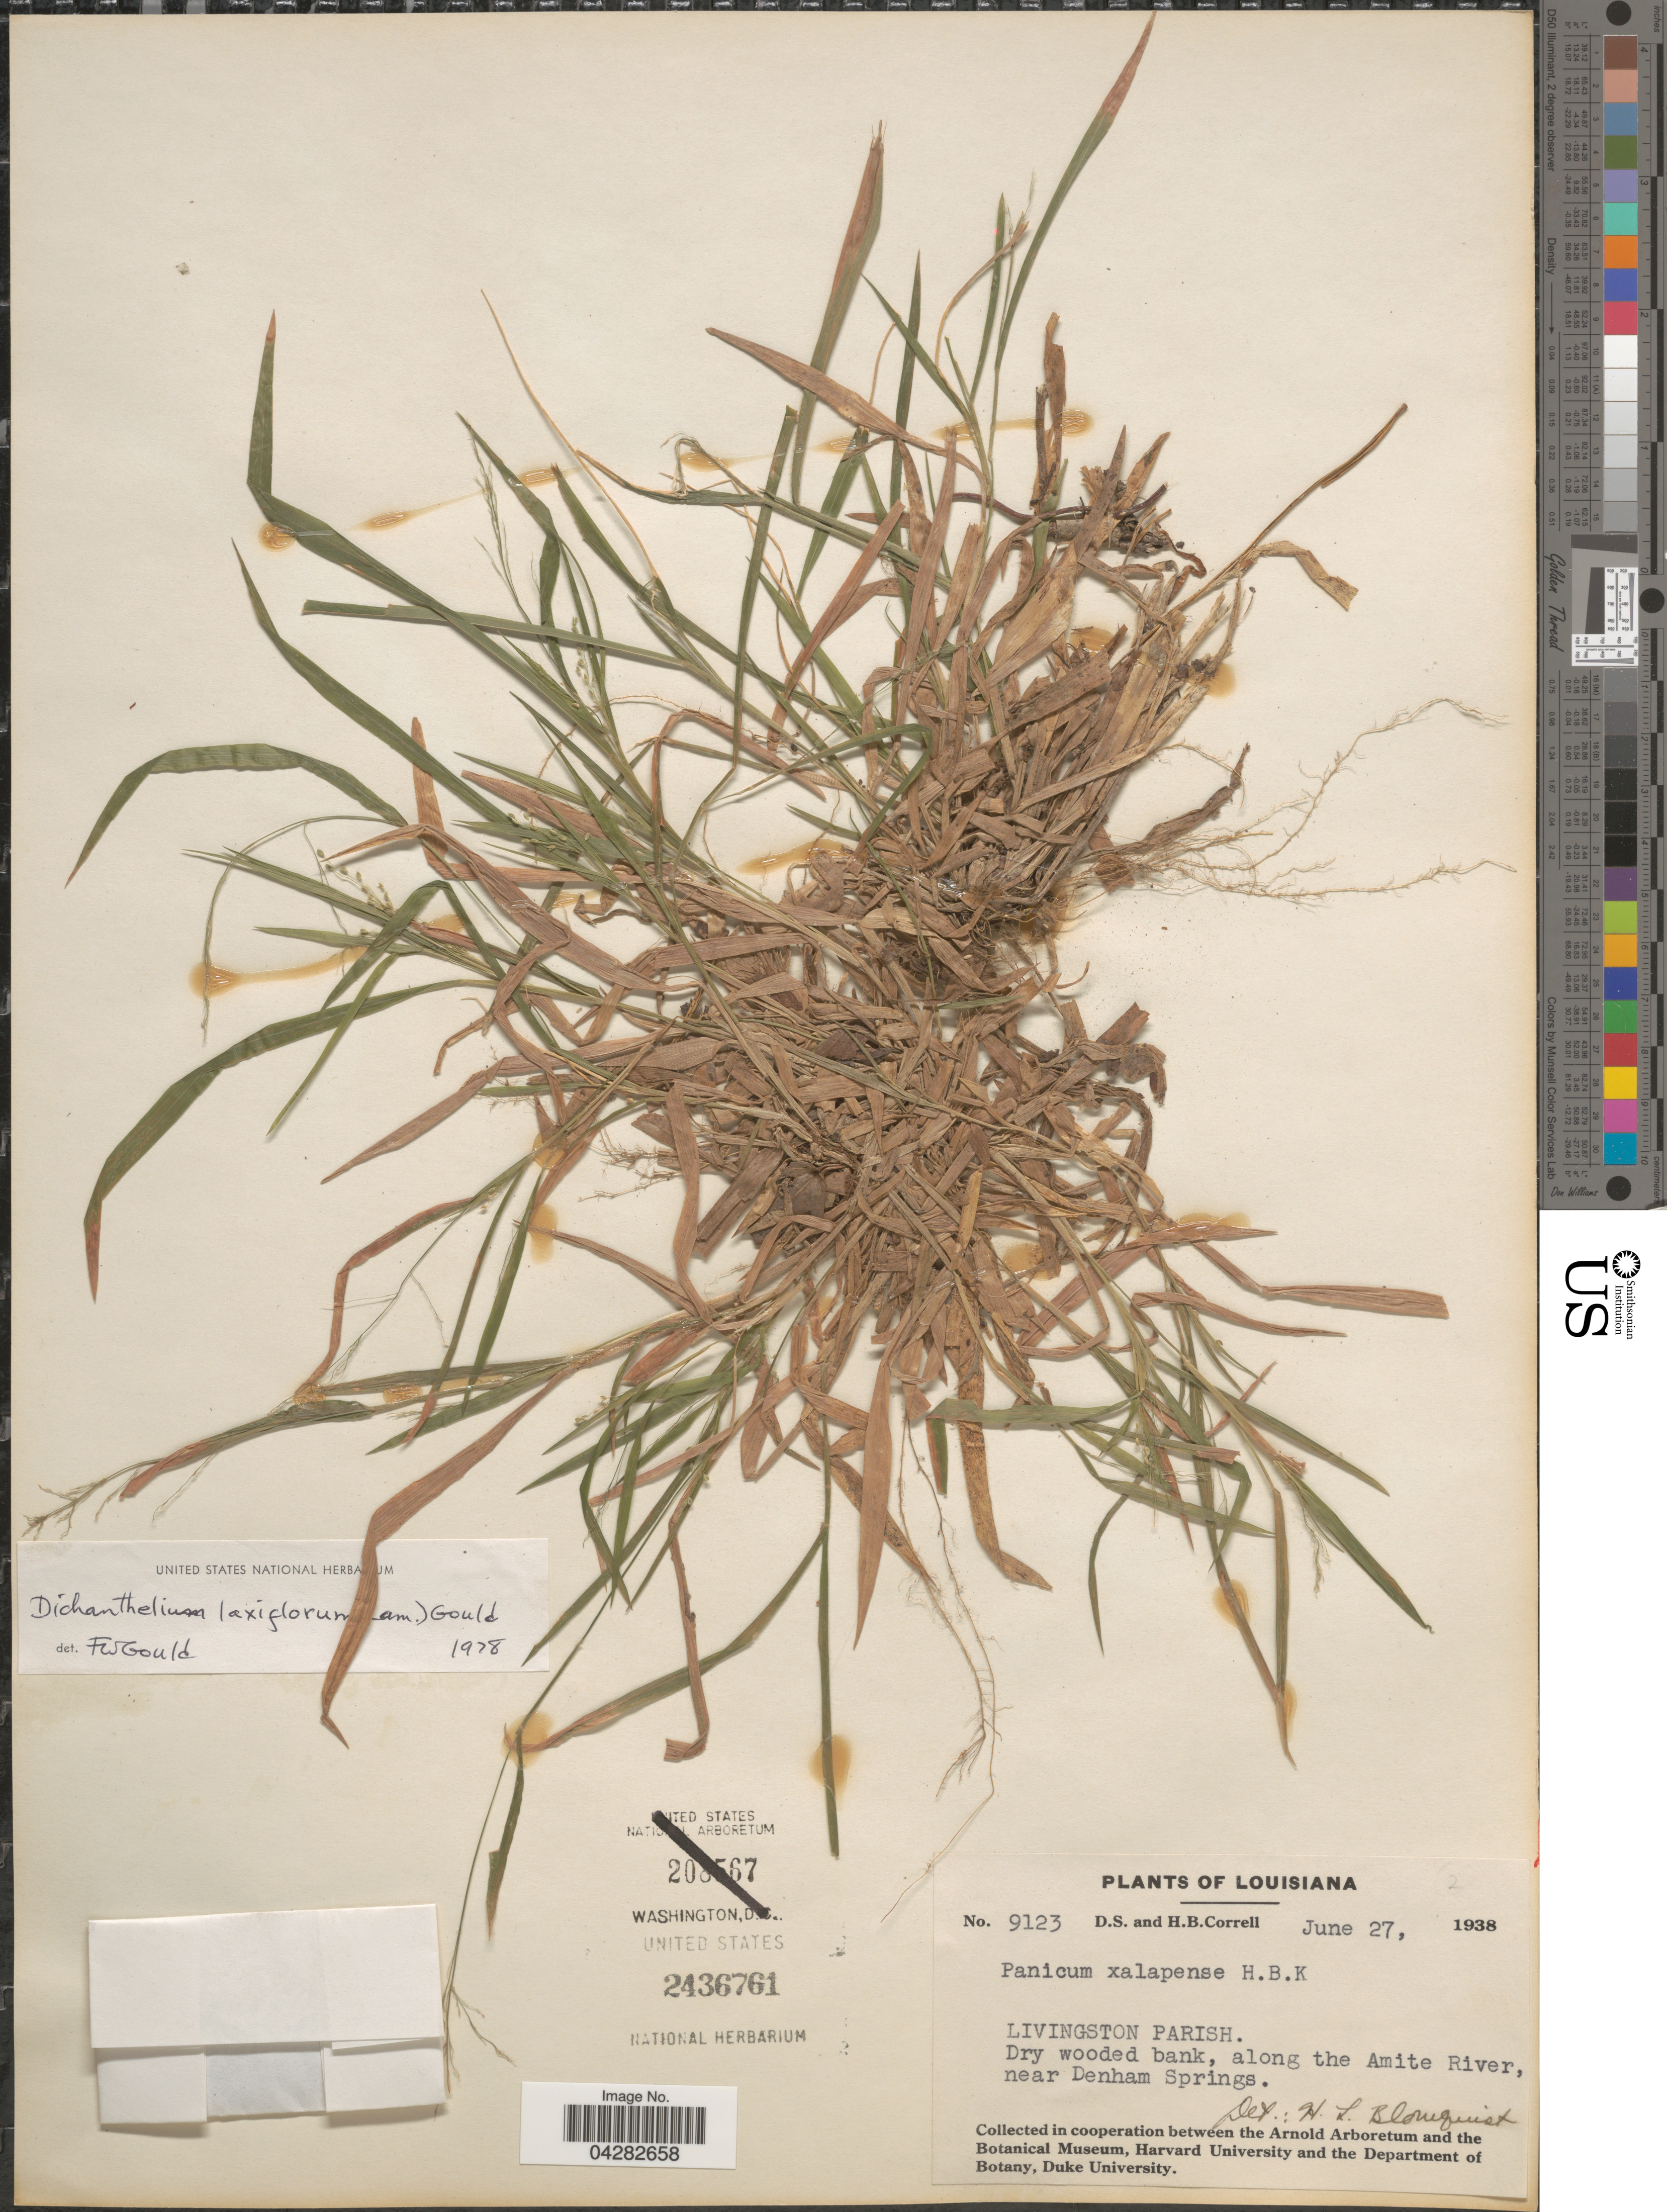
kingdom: Plantae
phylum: Tracheophyta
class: Liliopsida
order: Poales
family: Poaceae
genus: Dichanthelium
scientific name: Dichanthelium laxiflorum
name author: (Lam.) Gould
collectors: D. S. Correll & H. Correll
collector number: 9123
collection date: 1938-06-27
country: United States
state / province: Louisiana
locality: Livingston Parish. Along the Amite River, near Denham Springs.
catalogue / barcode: US 2436761